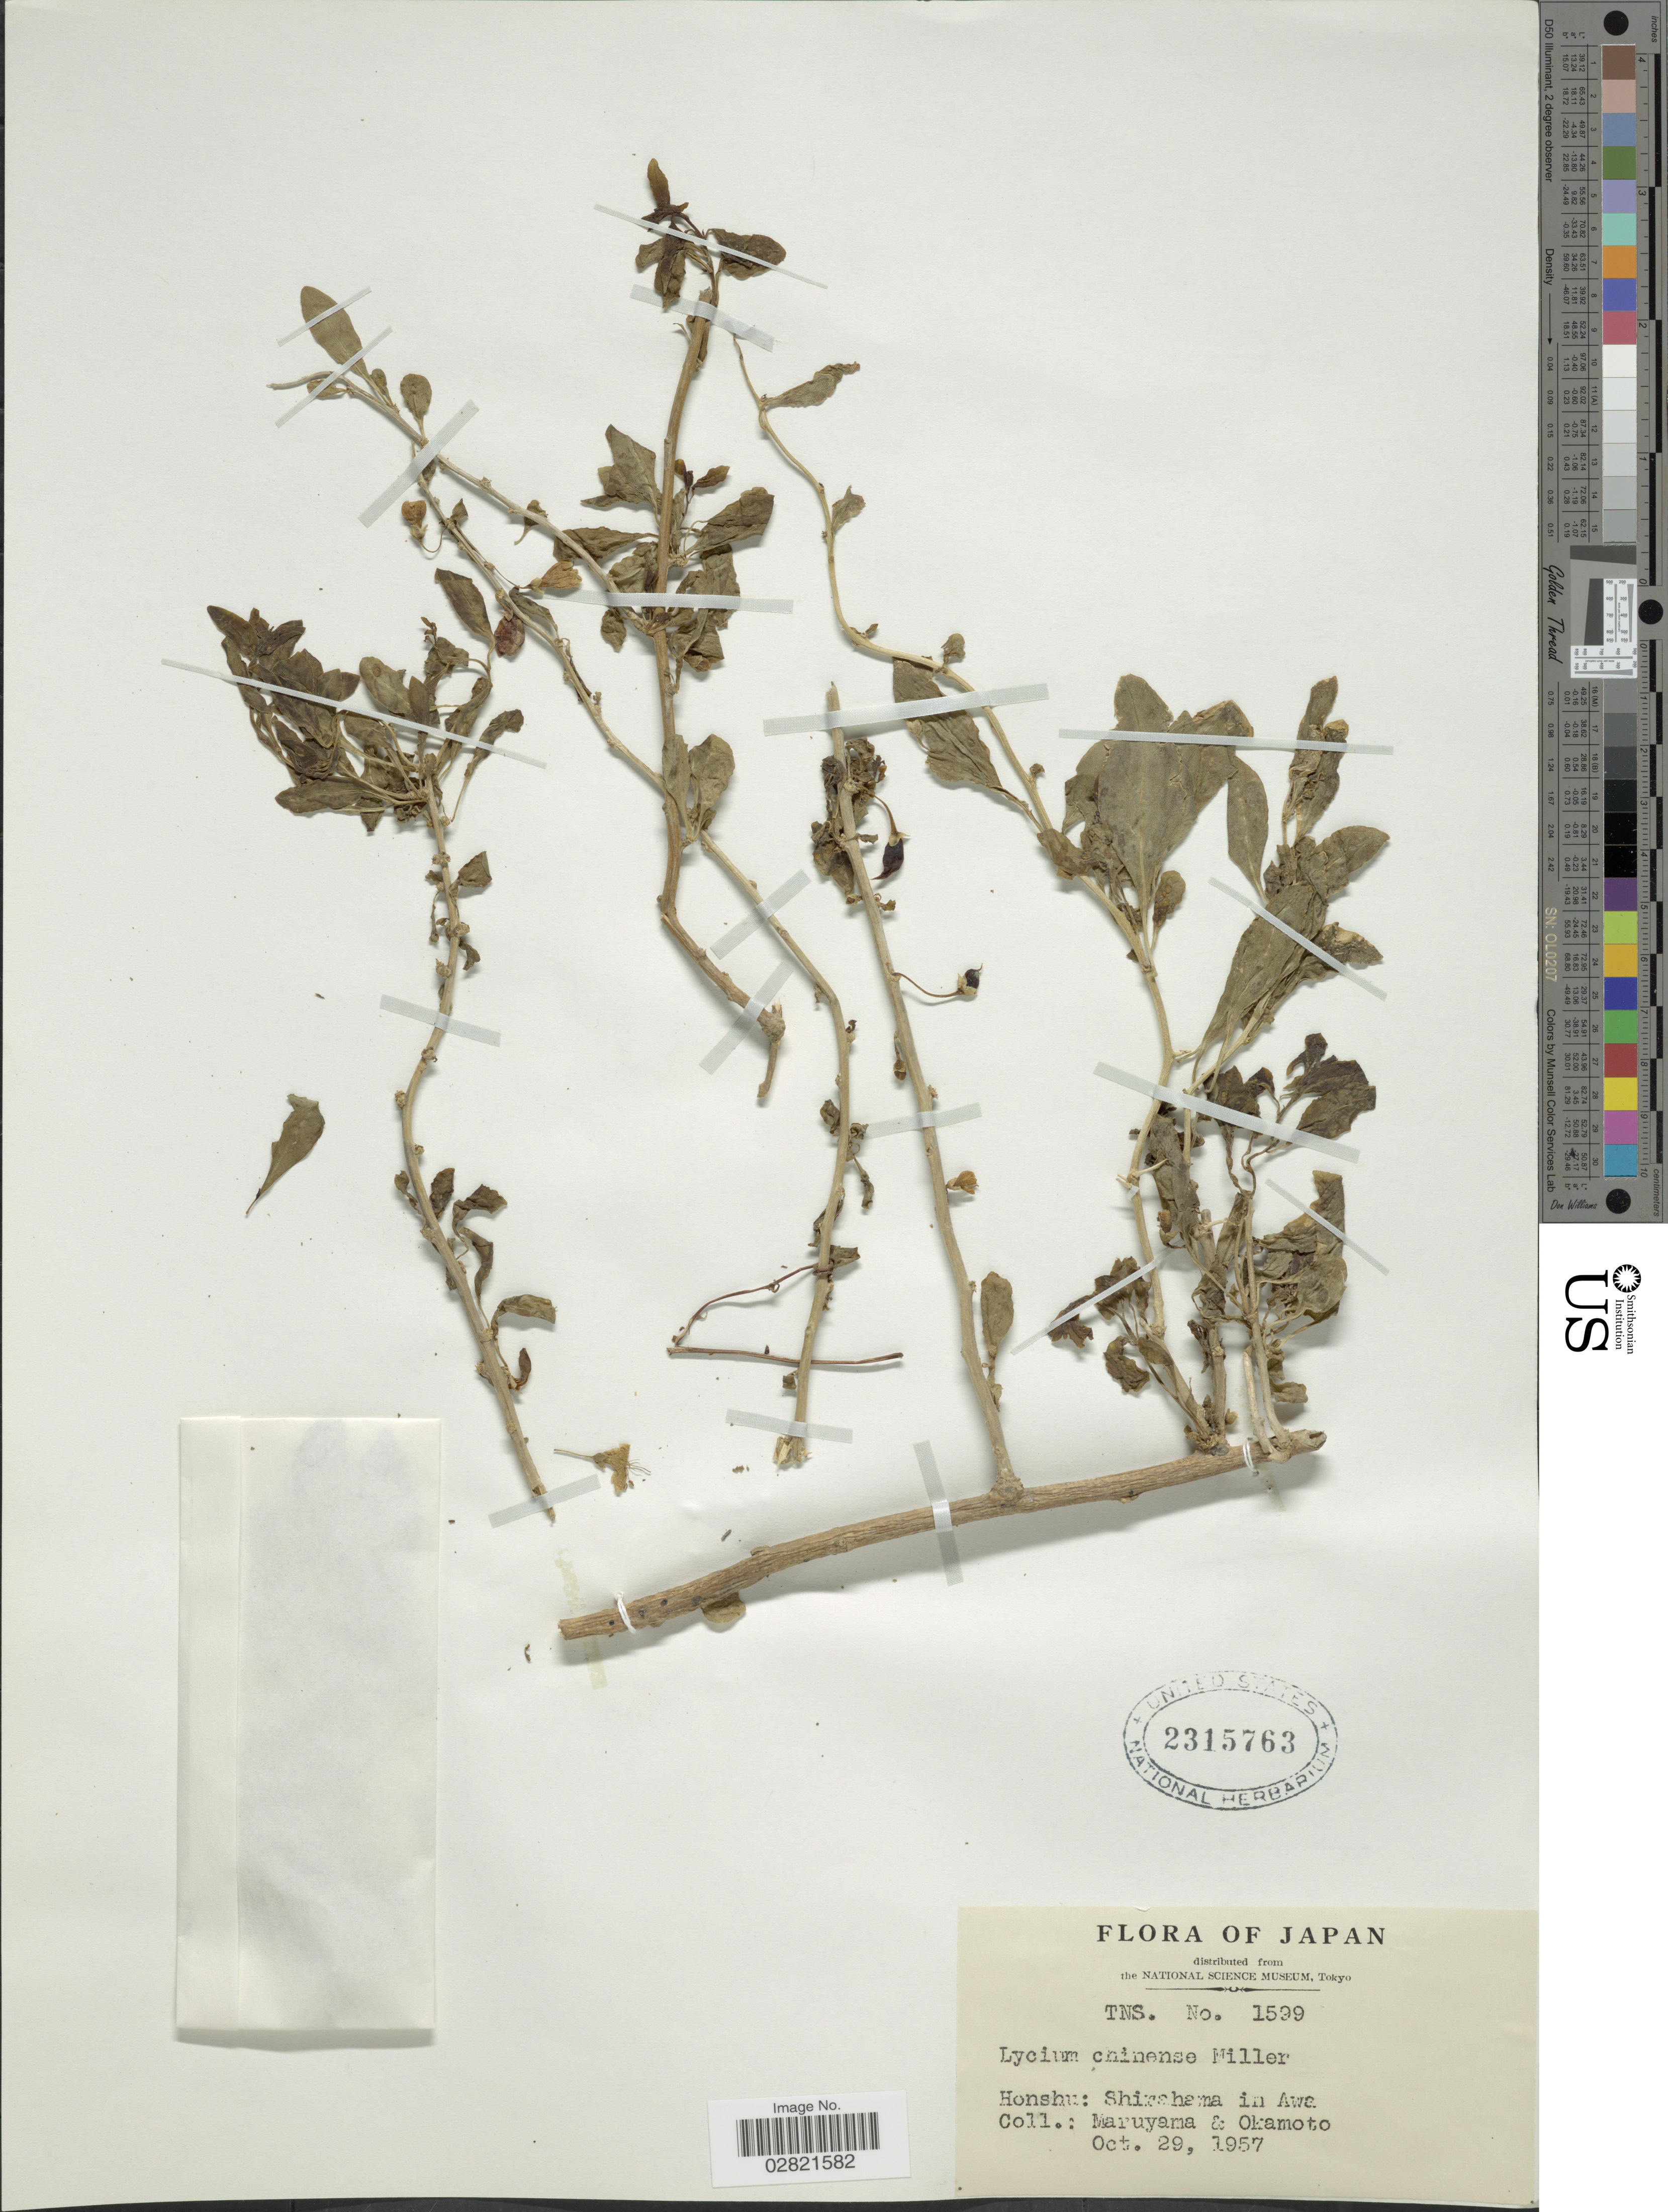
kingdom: Plantae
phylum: Tracheophyta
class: Magnoliopsida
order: Solanales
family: Solanaceae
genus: Lycium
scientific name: Lycium chinense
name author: Mill.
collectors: N. Maruyama & Okamoto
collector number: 1599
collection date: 1957-10-29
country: Japan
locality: Honshu: Shirahama in Awa.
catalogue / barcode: US 2315763